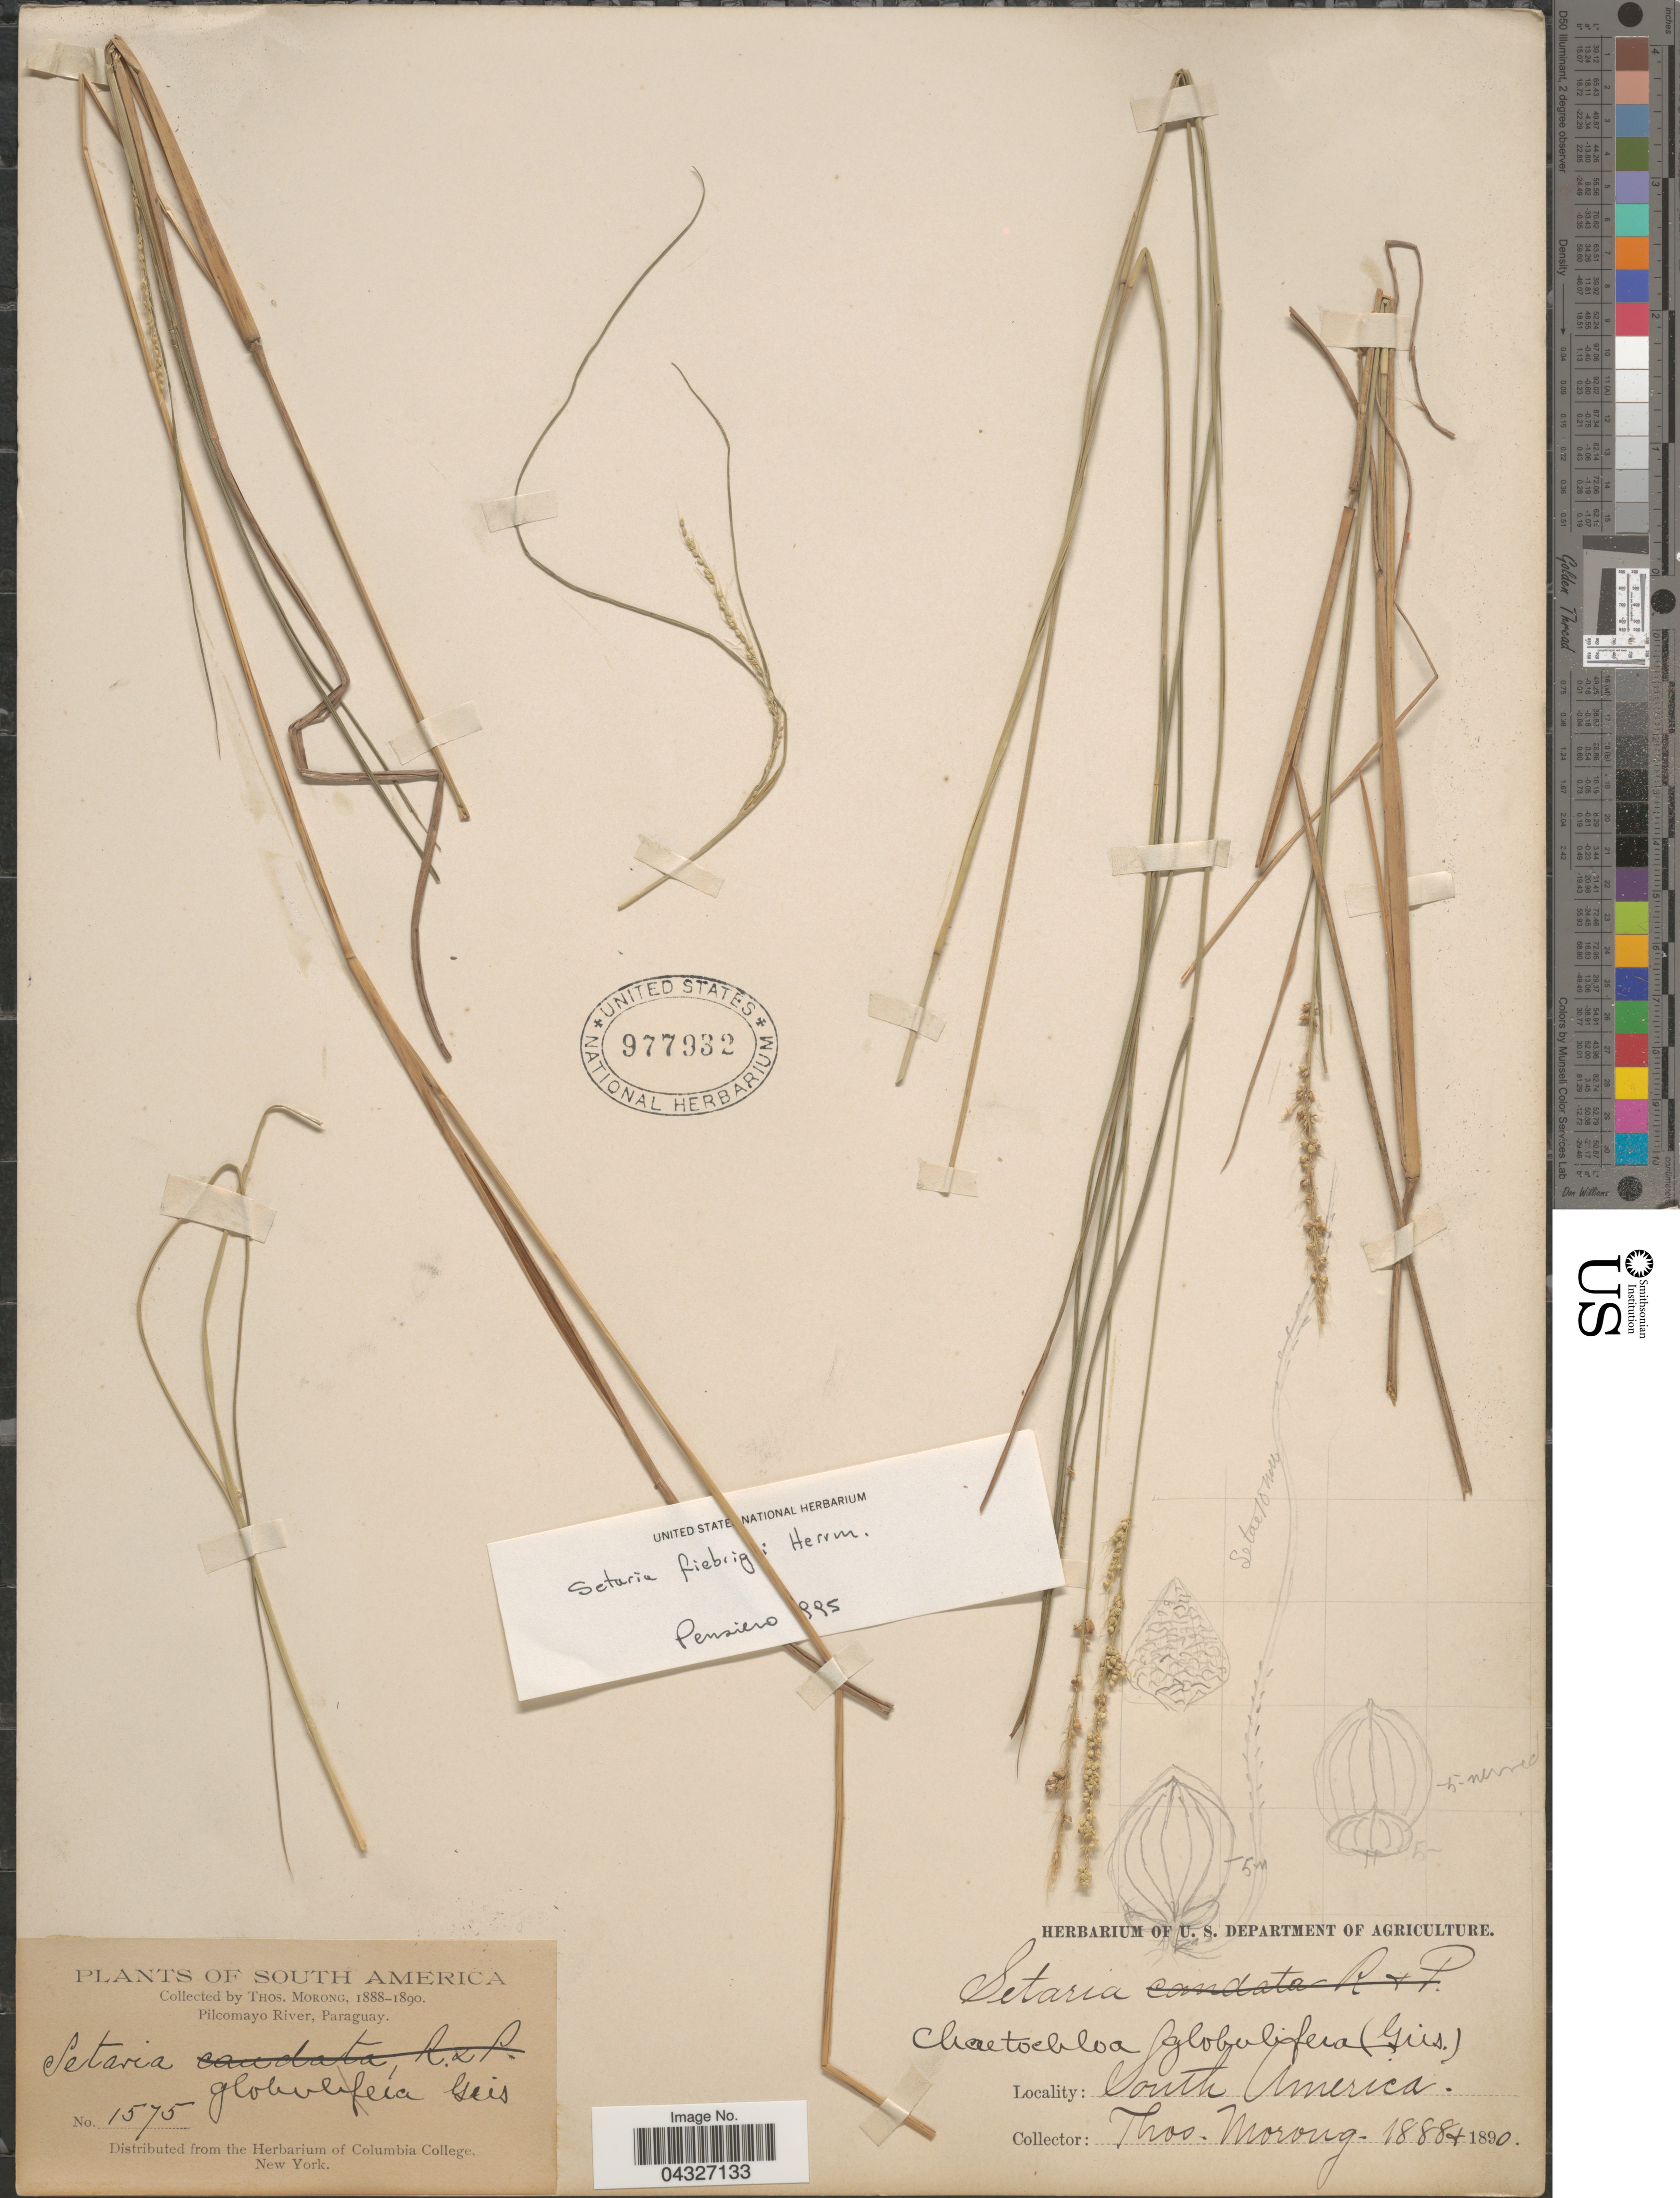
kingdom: Plantae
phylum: Tracheophyta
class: Liliopsida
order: Poales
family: Poaceae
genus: Setaria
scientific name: Setaria fiebrigii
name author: R.A.W. Herrm.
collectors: ex herb. T. Morong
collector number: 1575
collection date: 1888/1890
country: Paraguay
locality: Pilcomayo River.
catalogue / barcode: US 977932